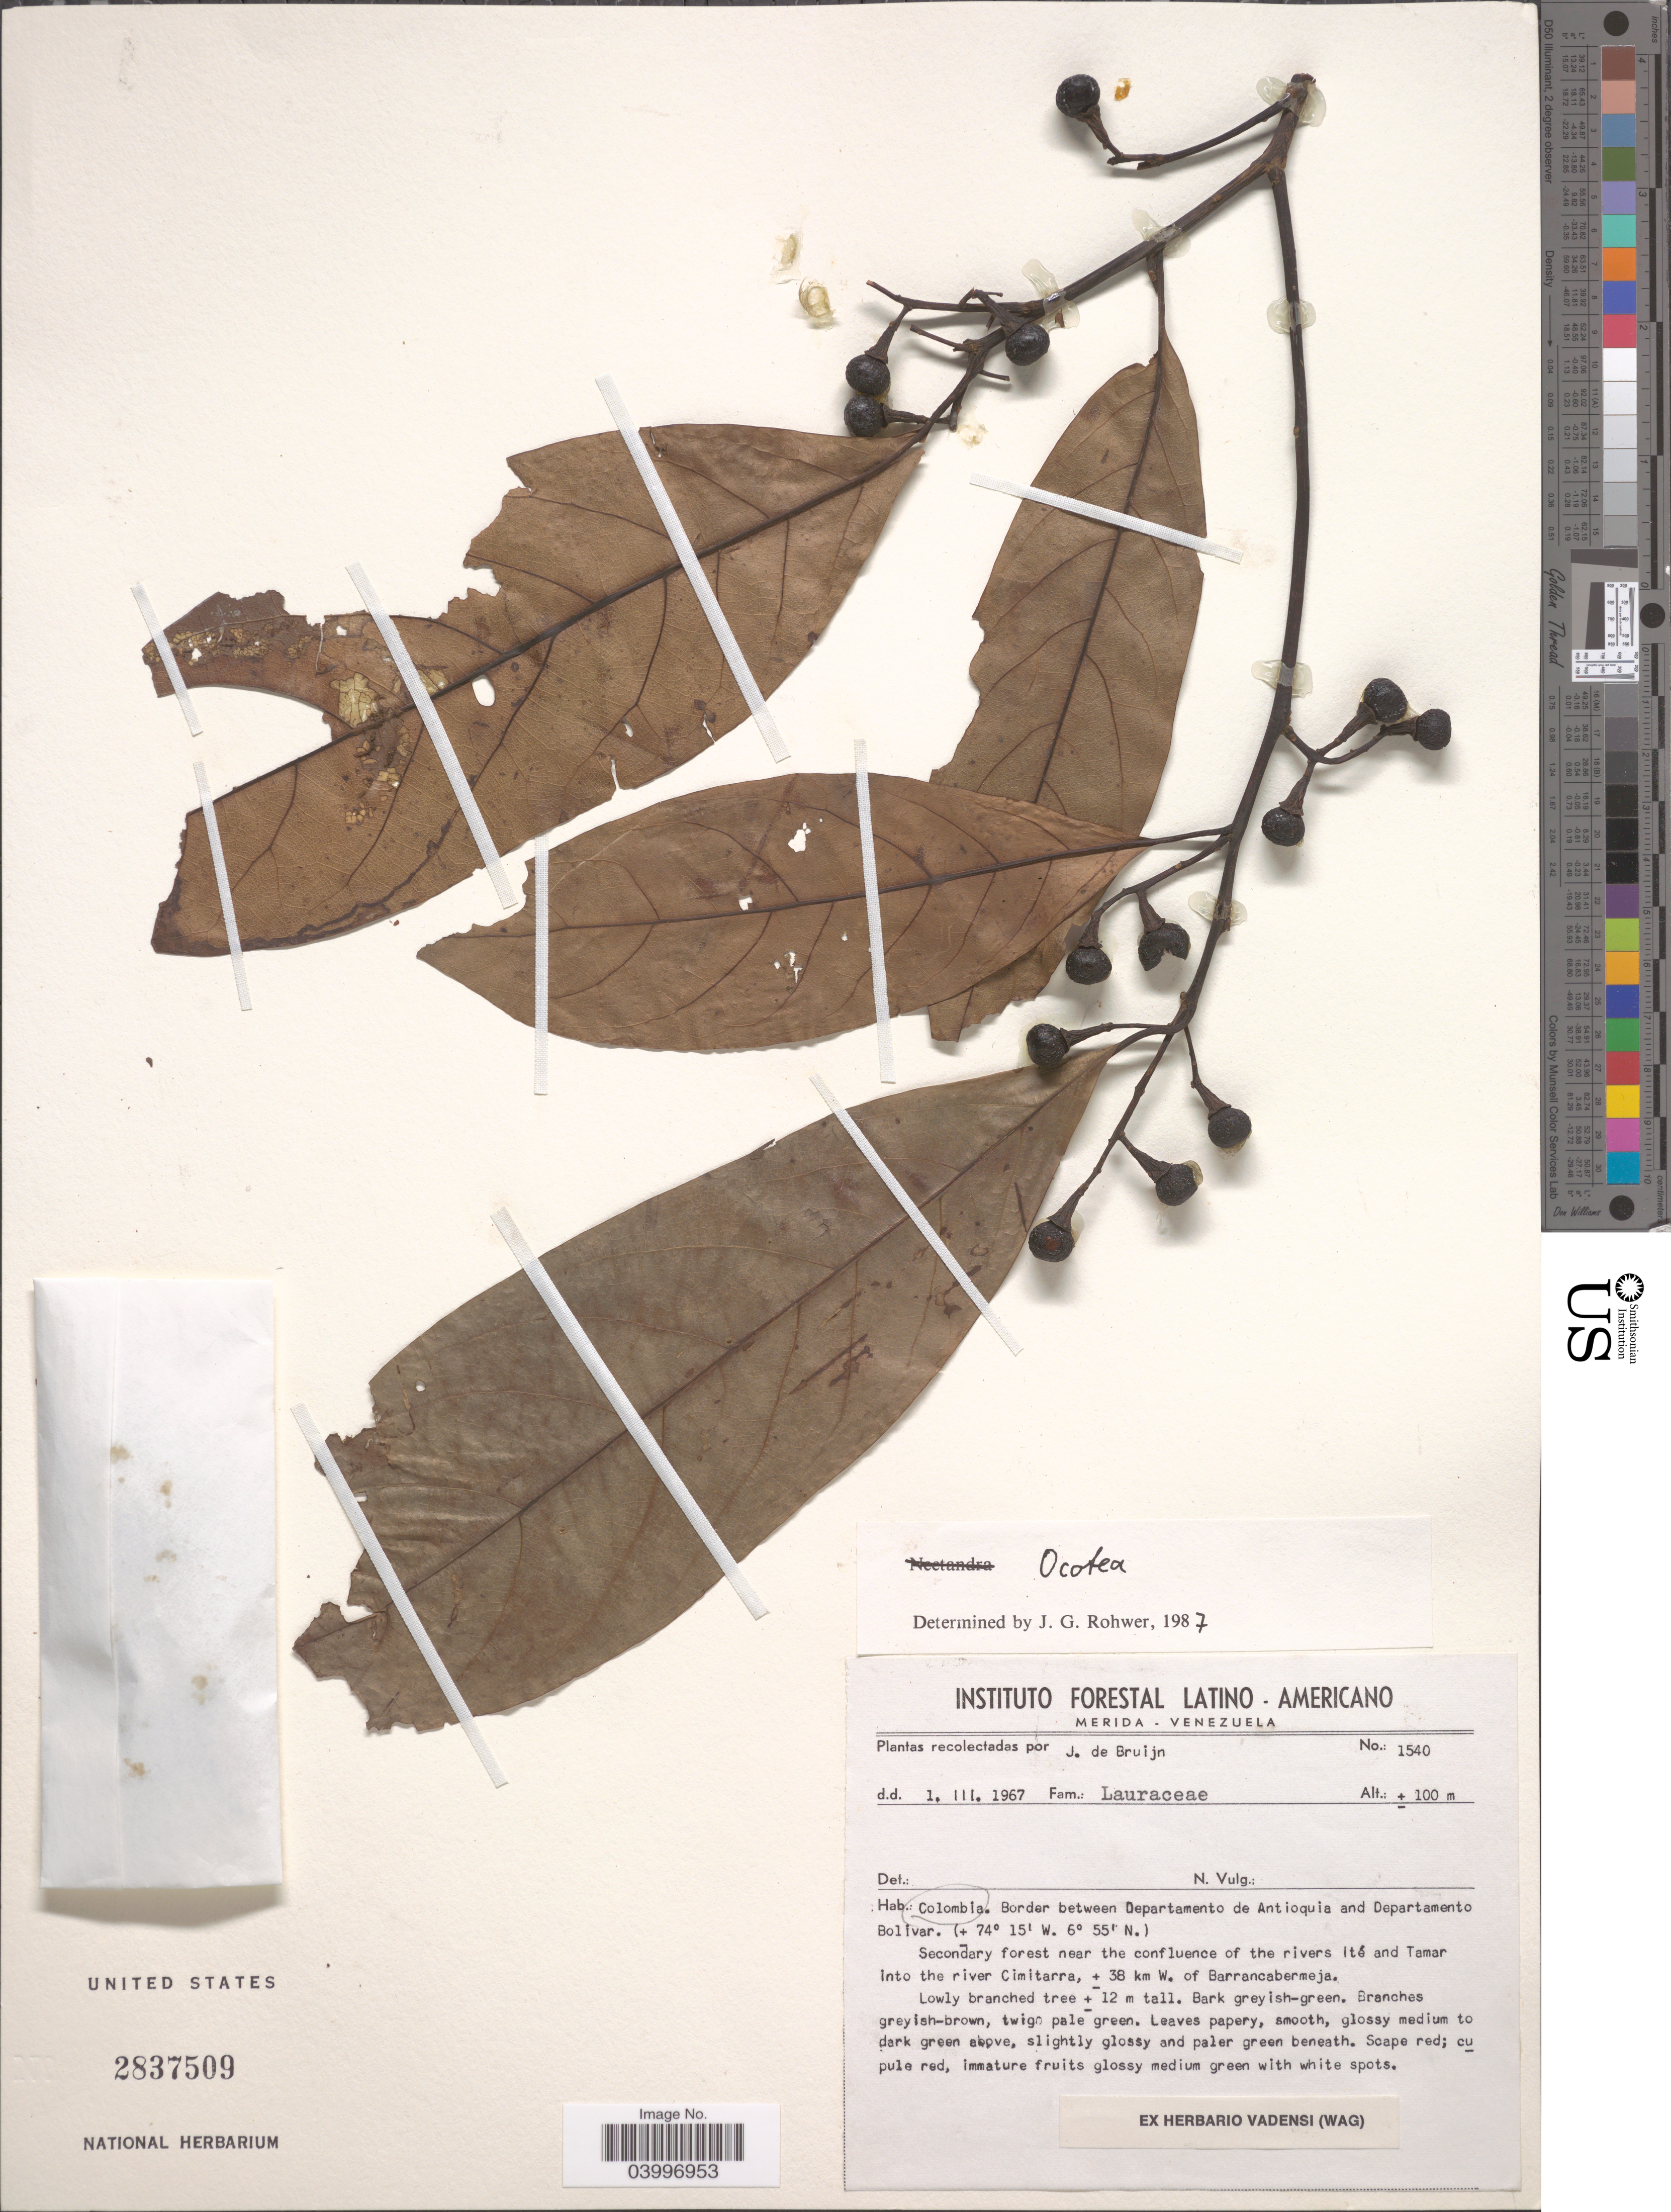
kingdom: Plantae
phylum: Tracheophyta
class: Magnoliopsida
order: Laurales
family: Lauraceae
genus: Ocotea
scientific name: Ocotea sp.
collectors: J. Bruijn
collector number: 1540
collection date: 1967-03-01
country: Colombia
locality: Border between Departamento de Antioquia and Departamento Bolivar. Near the confluence of the rivers Ité and Tamar into the river Cimitarra, ± 38 km W. of Barrancabermeja.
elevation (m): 100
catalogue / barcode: US 2837509